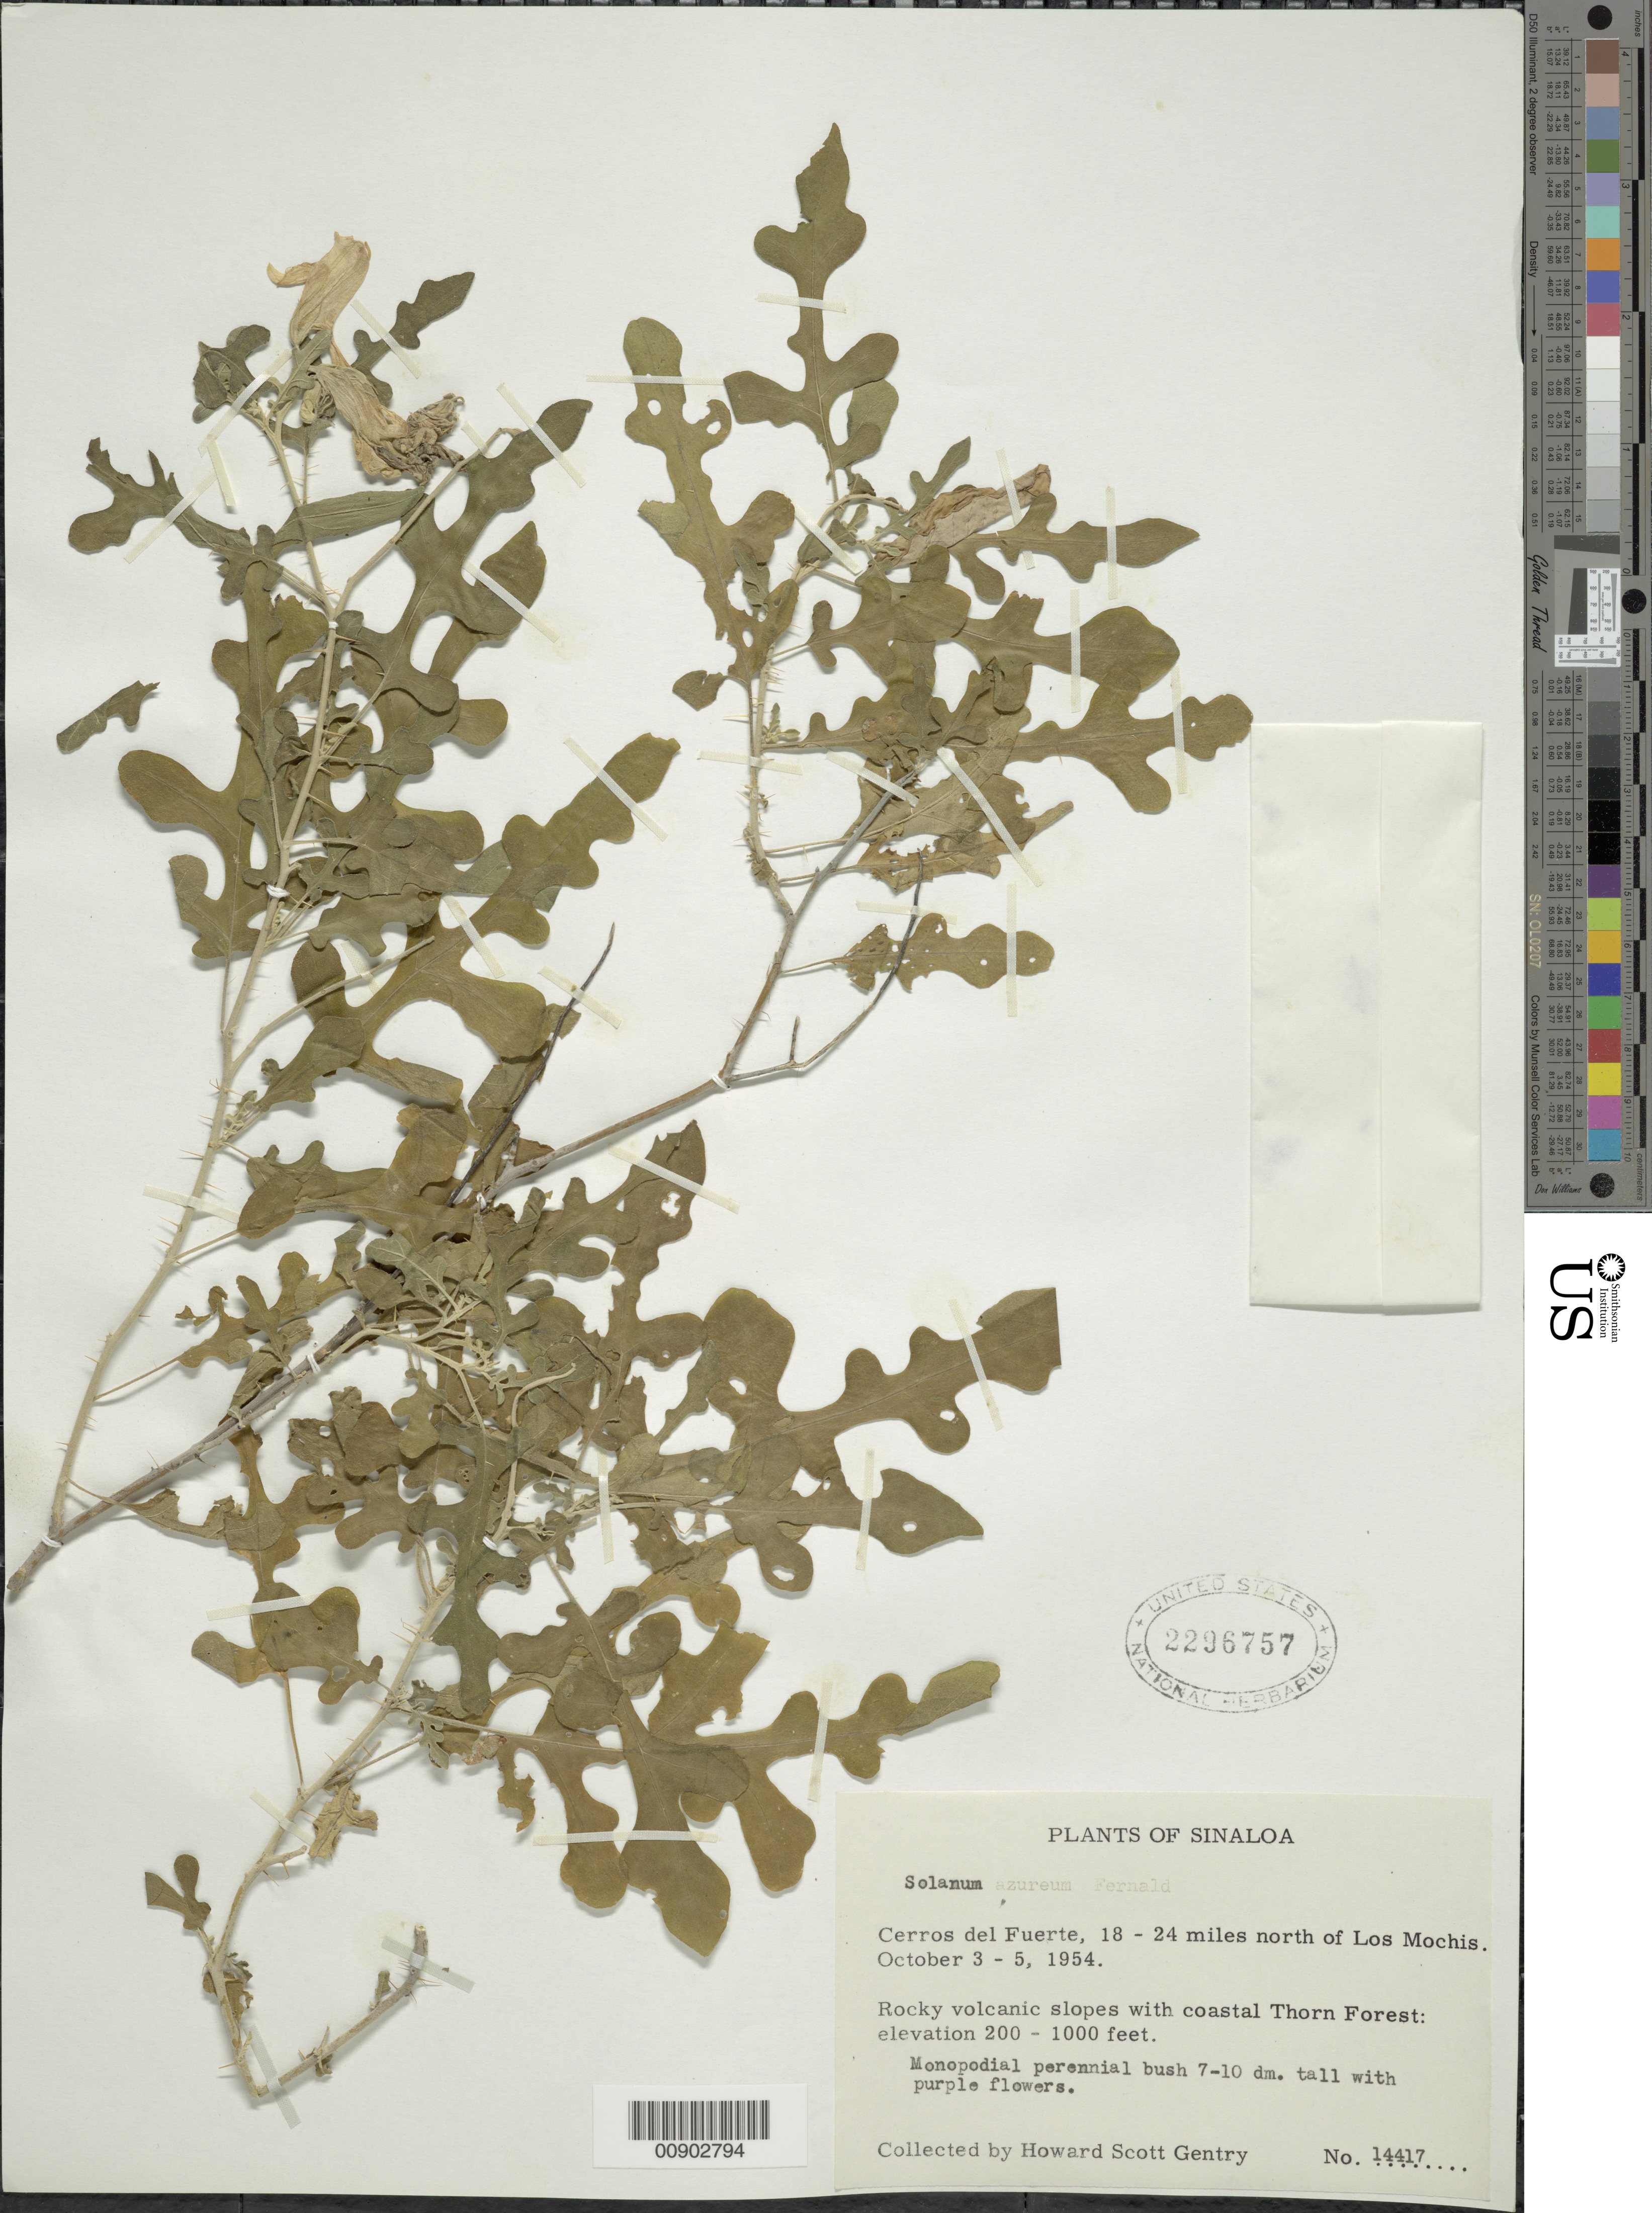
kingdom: Plantae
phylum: Tracheophyta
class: Magnoliopsida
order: Solanales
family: Solanaceae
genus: Solanum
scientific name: Solanum azureum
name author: Fernald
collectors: H. S. Gentry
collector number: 14417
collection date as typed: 03 Oct 1954 to 05 Oct 1954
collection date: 1954-10-03/1954-10-05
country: Mexico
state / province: Sinaloa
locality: Cerros del Fuerte, 18-24 miles north of Los Mochis, Sinaloa.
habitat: Rocky volcanic slopes with coastal Thorn forest.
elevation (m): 61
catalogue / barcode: US 2296757